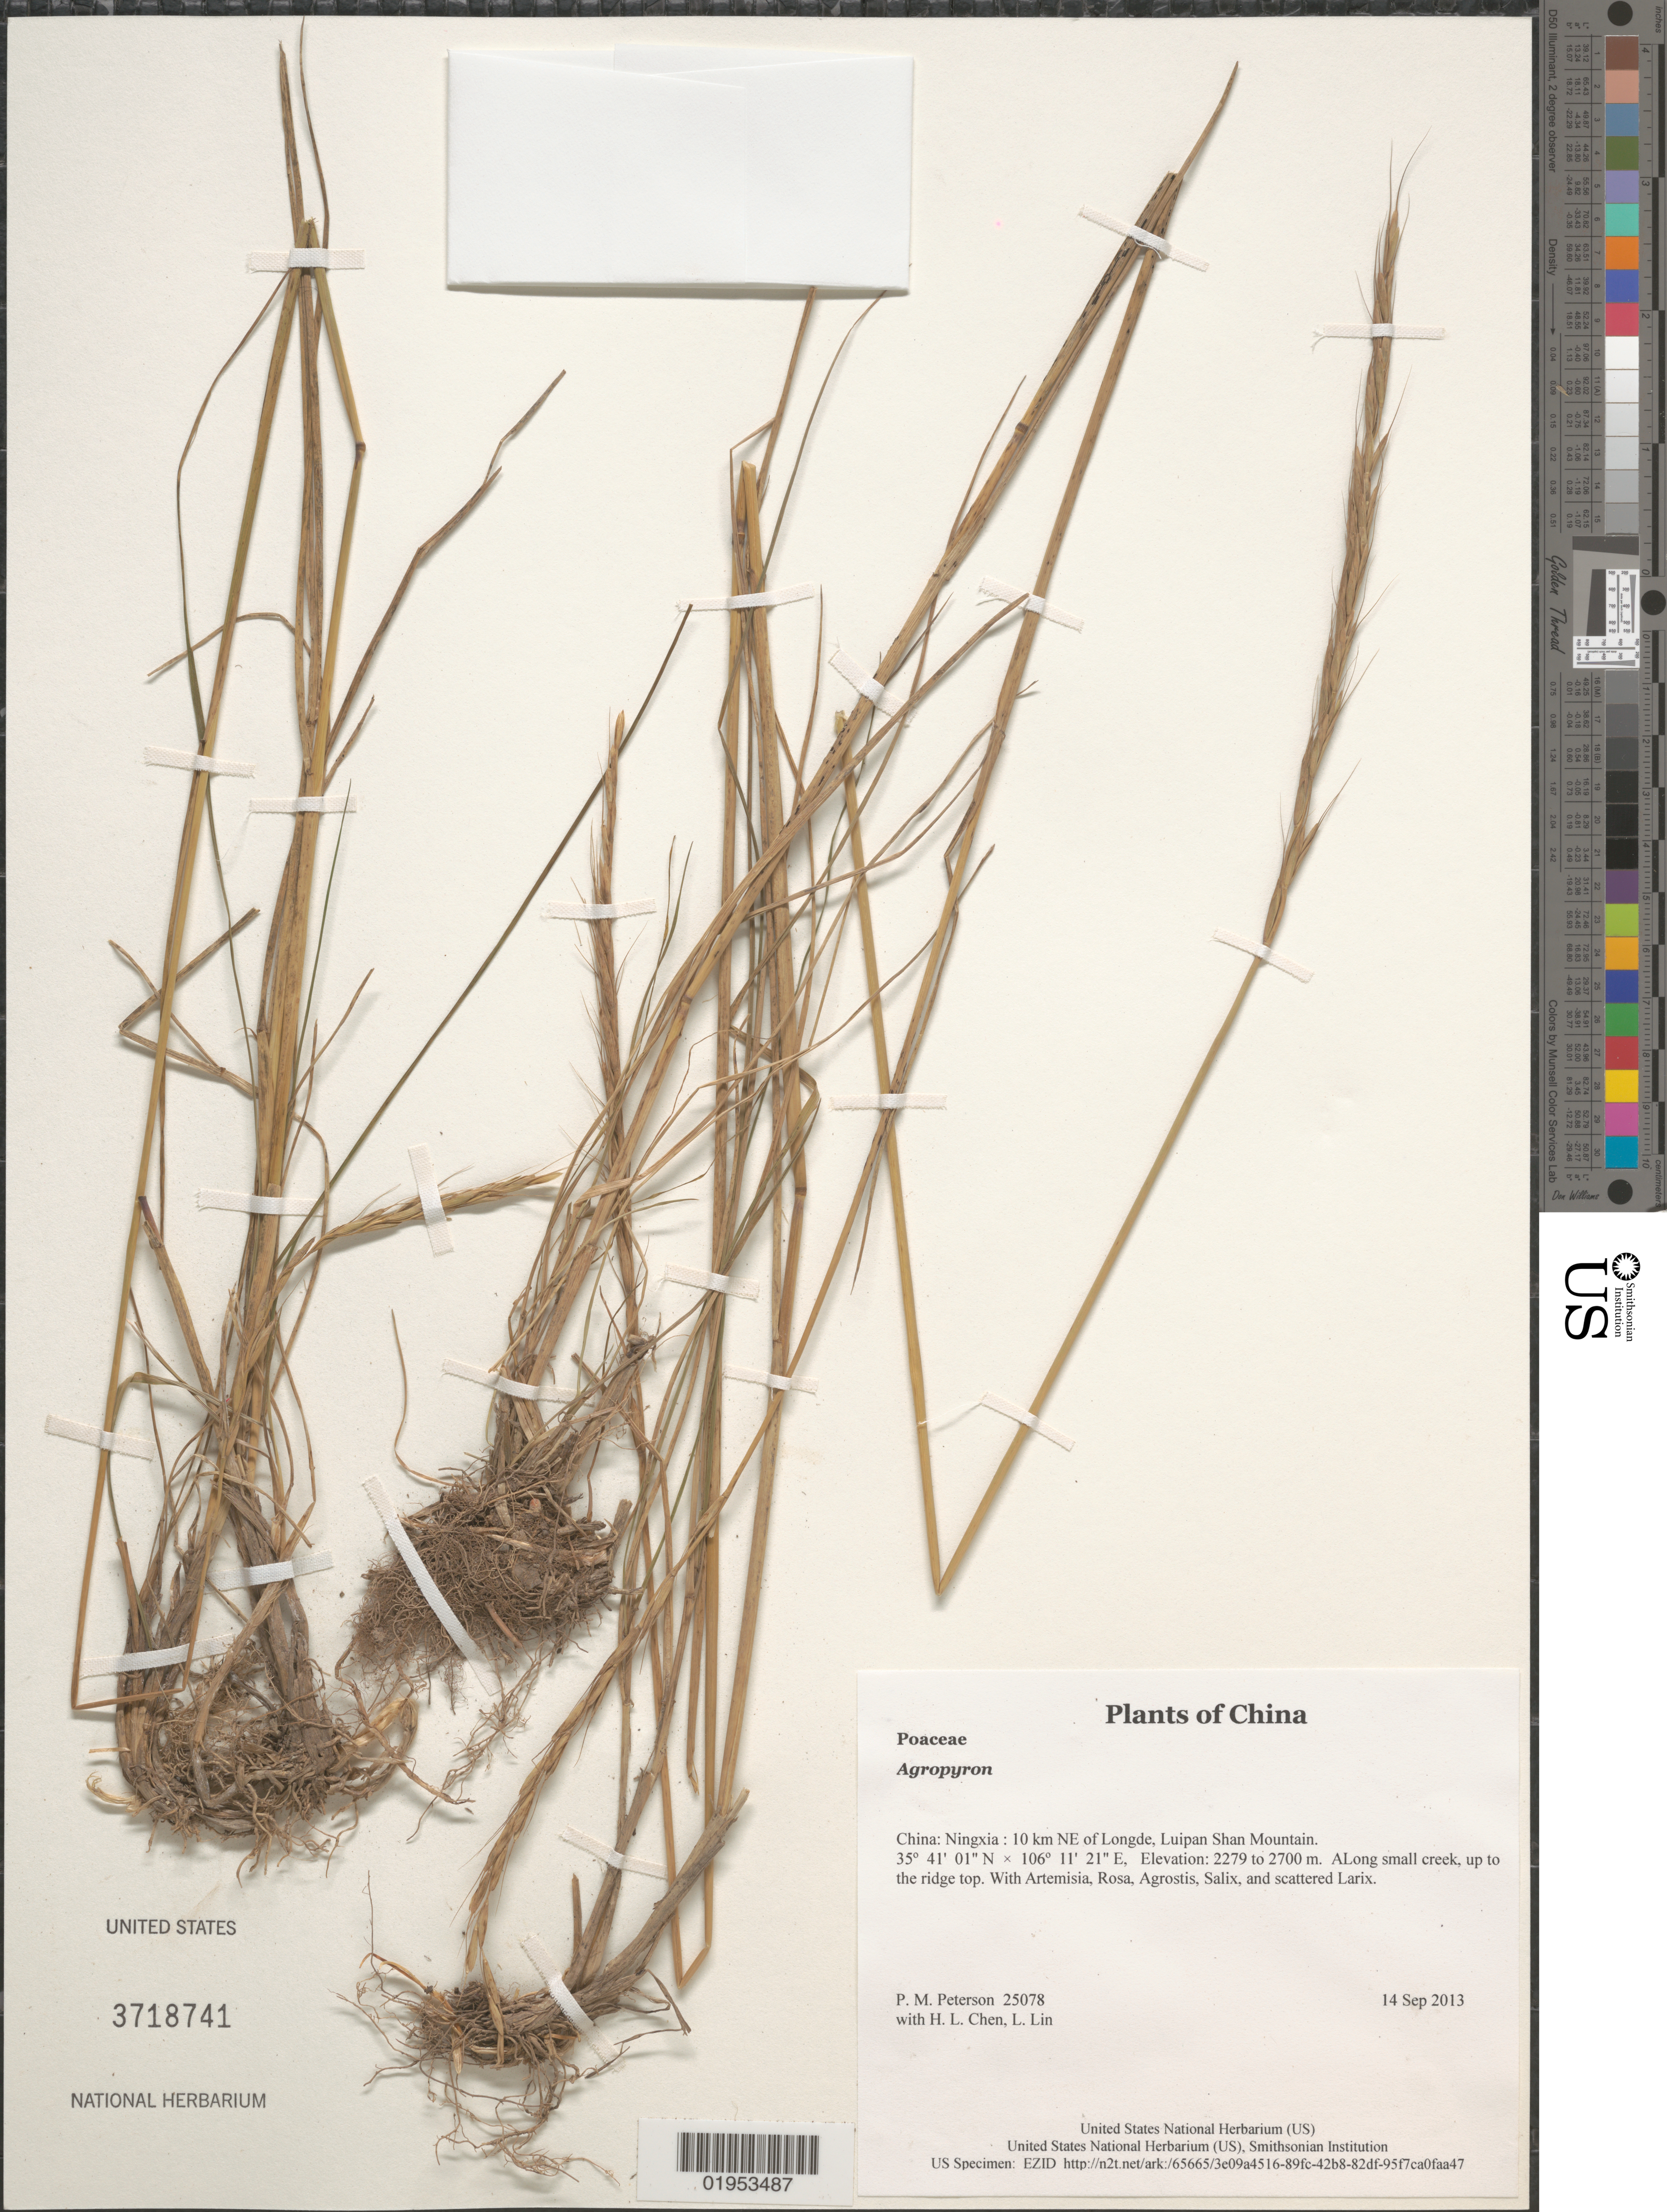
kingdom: Plantae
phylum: Tracheophyta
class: Liliopsida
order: Poales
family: Poaceae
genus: Agropyron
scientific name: Agropyron sp.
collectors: P. M. Peterson, H. L. Chen & L. Lin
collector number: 25078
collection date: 2013-09-14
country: China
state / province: Ningxia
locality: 10 km NE of Longde, Luipan Shan Mountain.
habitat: ALong small creek, up to the ridge top.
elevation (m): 2279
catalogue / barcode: US 3718741